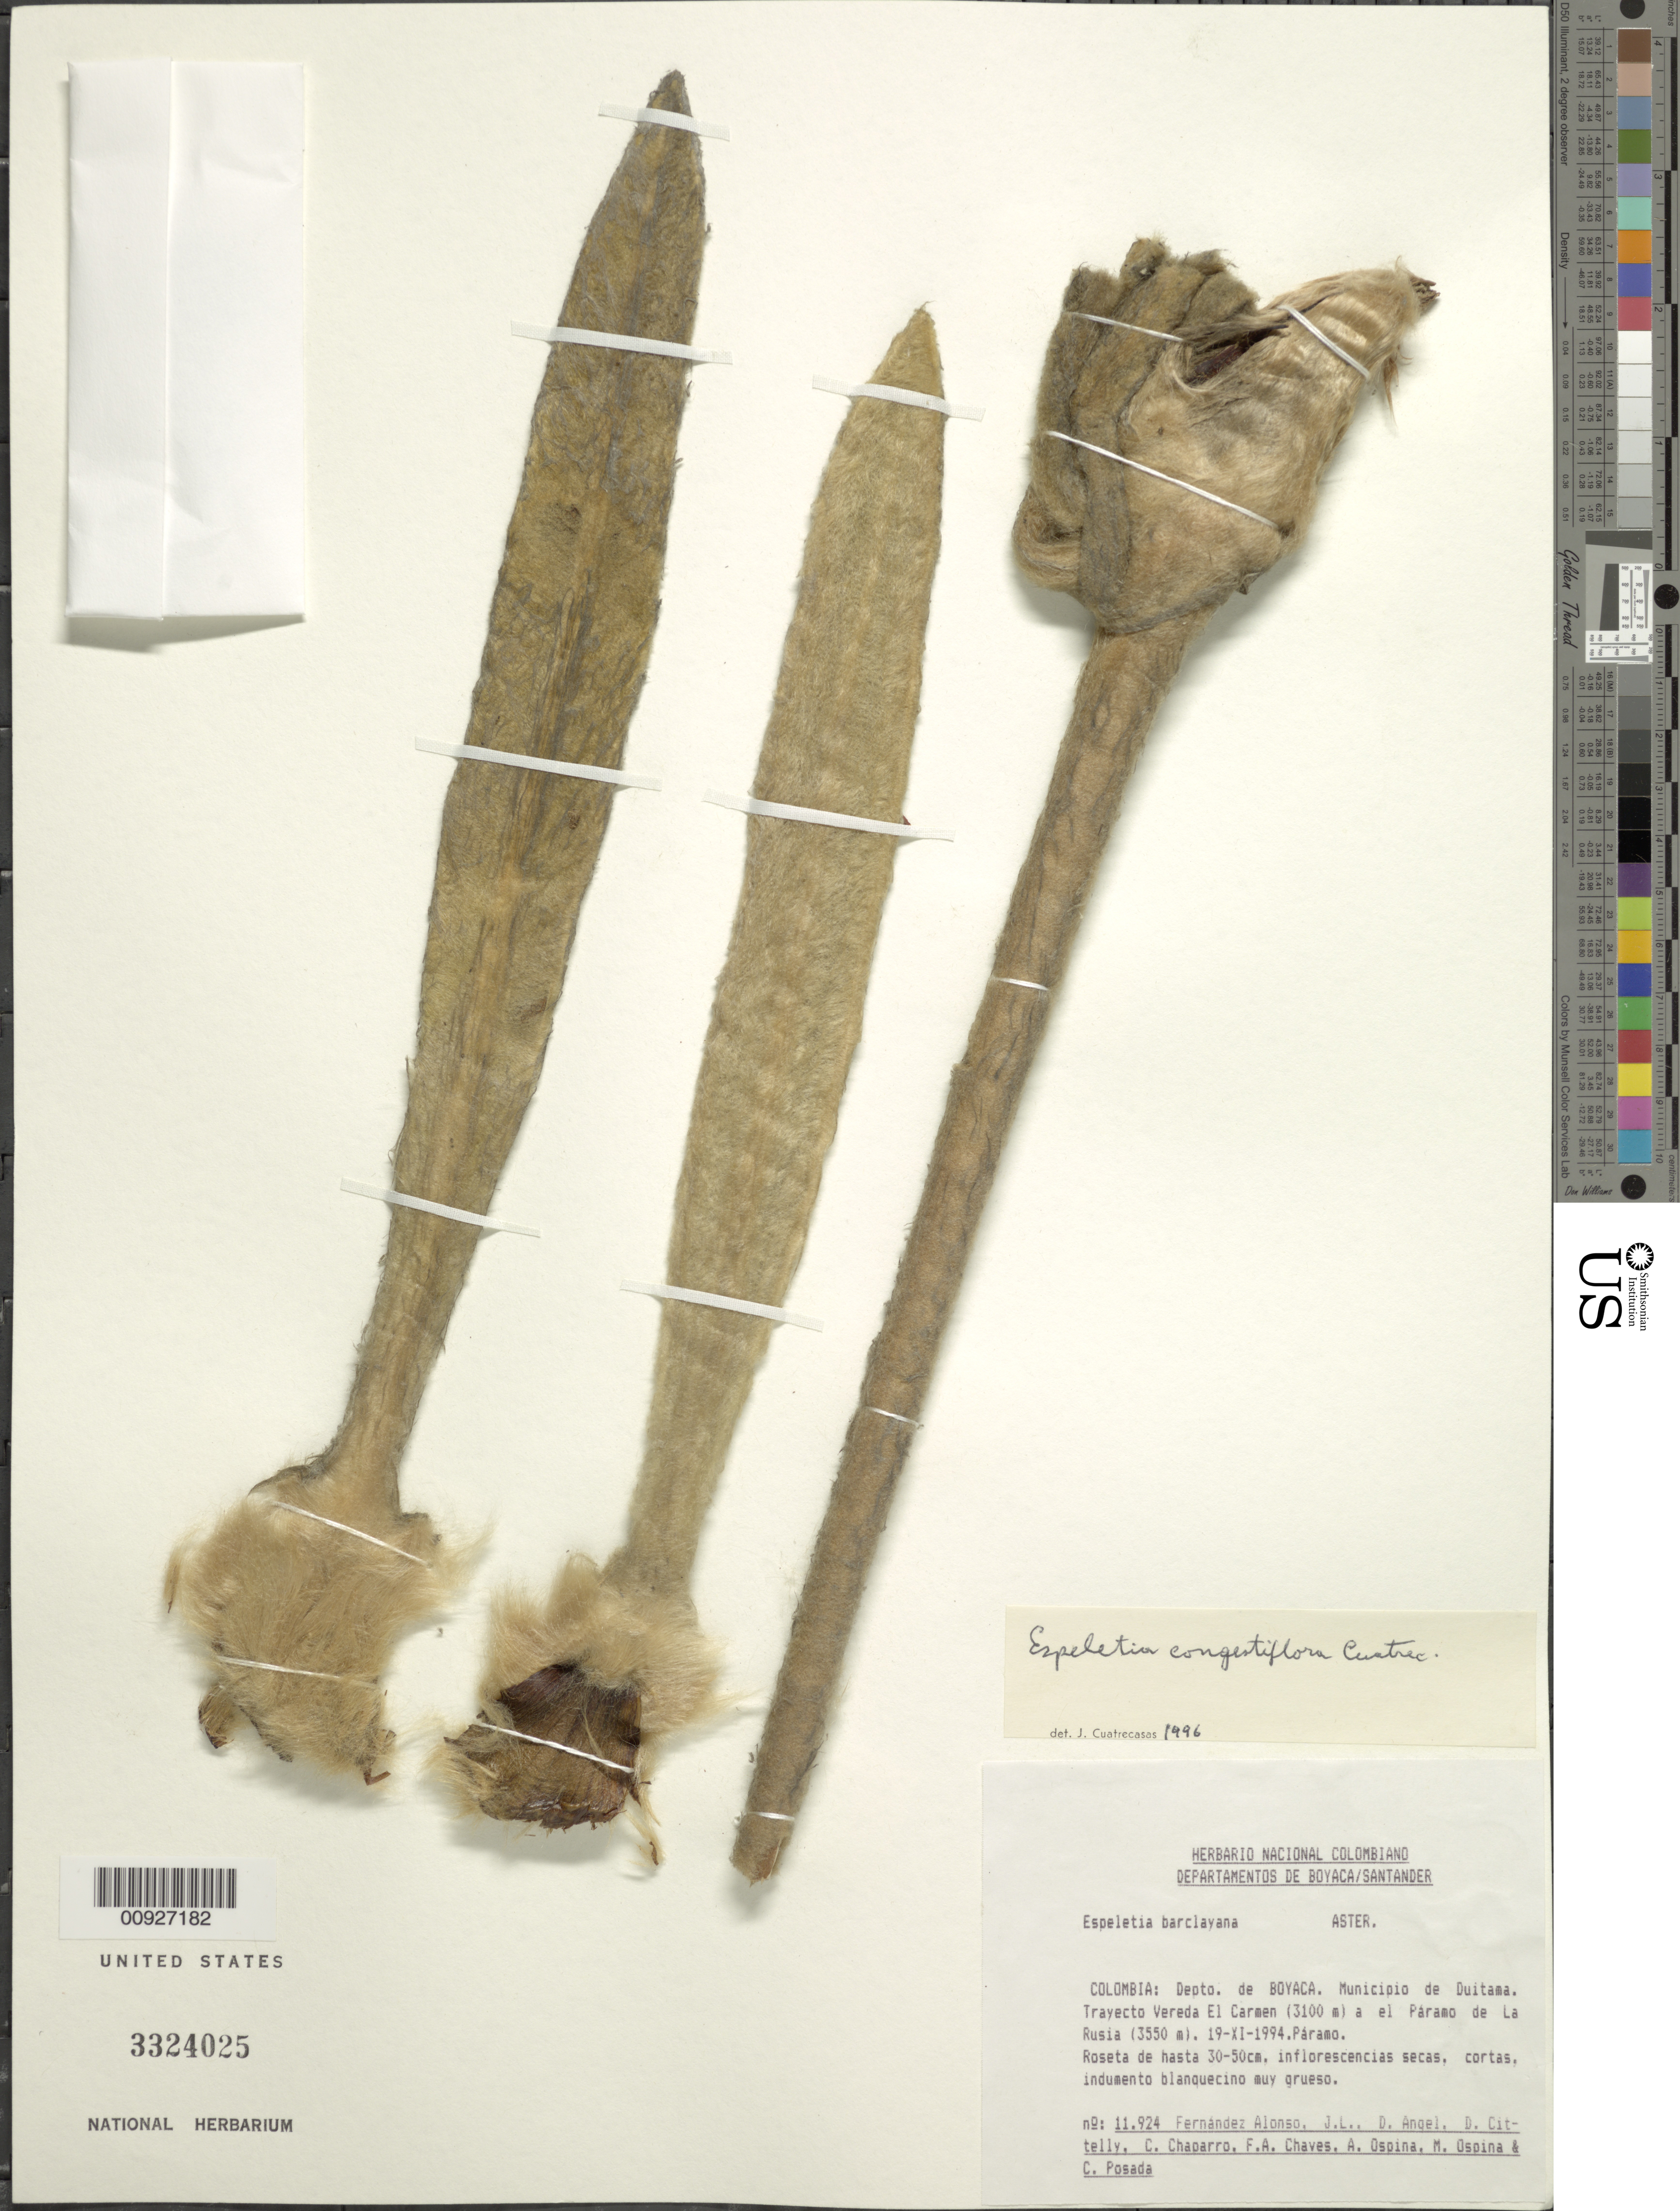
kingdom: Plantae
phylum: Tracheophyta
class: Magnoliopsida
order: Asterales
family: Asteraceae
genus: Espeletia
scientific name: Espeletia congestiflora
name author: Cuatrec.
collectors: J. L. Fernández-Alonso, D. Angel, D. Cittelly, F. A. Chaparro, F. Chaves, M. Ospina & C. Posada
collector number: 11924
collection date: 1994-11-19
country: Colombia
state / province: Boyacá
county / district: M. de Duitama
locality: Trayecto Vereda El Carmen (3100 m) a el Páramo de la Rusia (3550) m.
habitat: Páramo.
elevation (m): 3100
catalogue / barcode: US 3324025